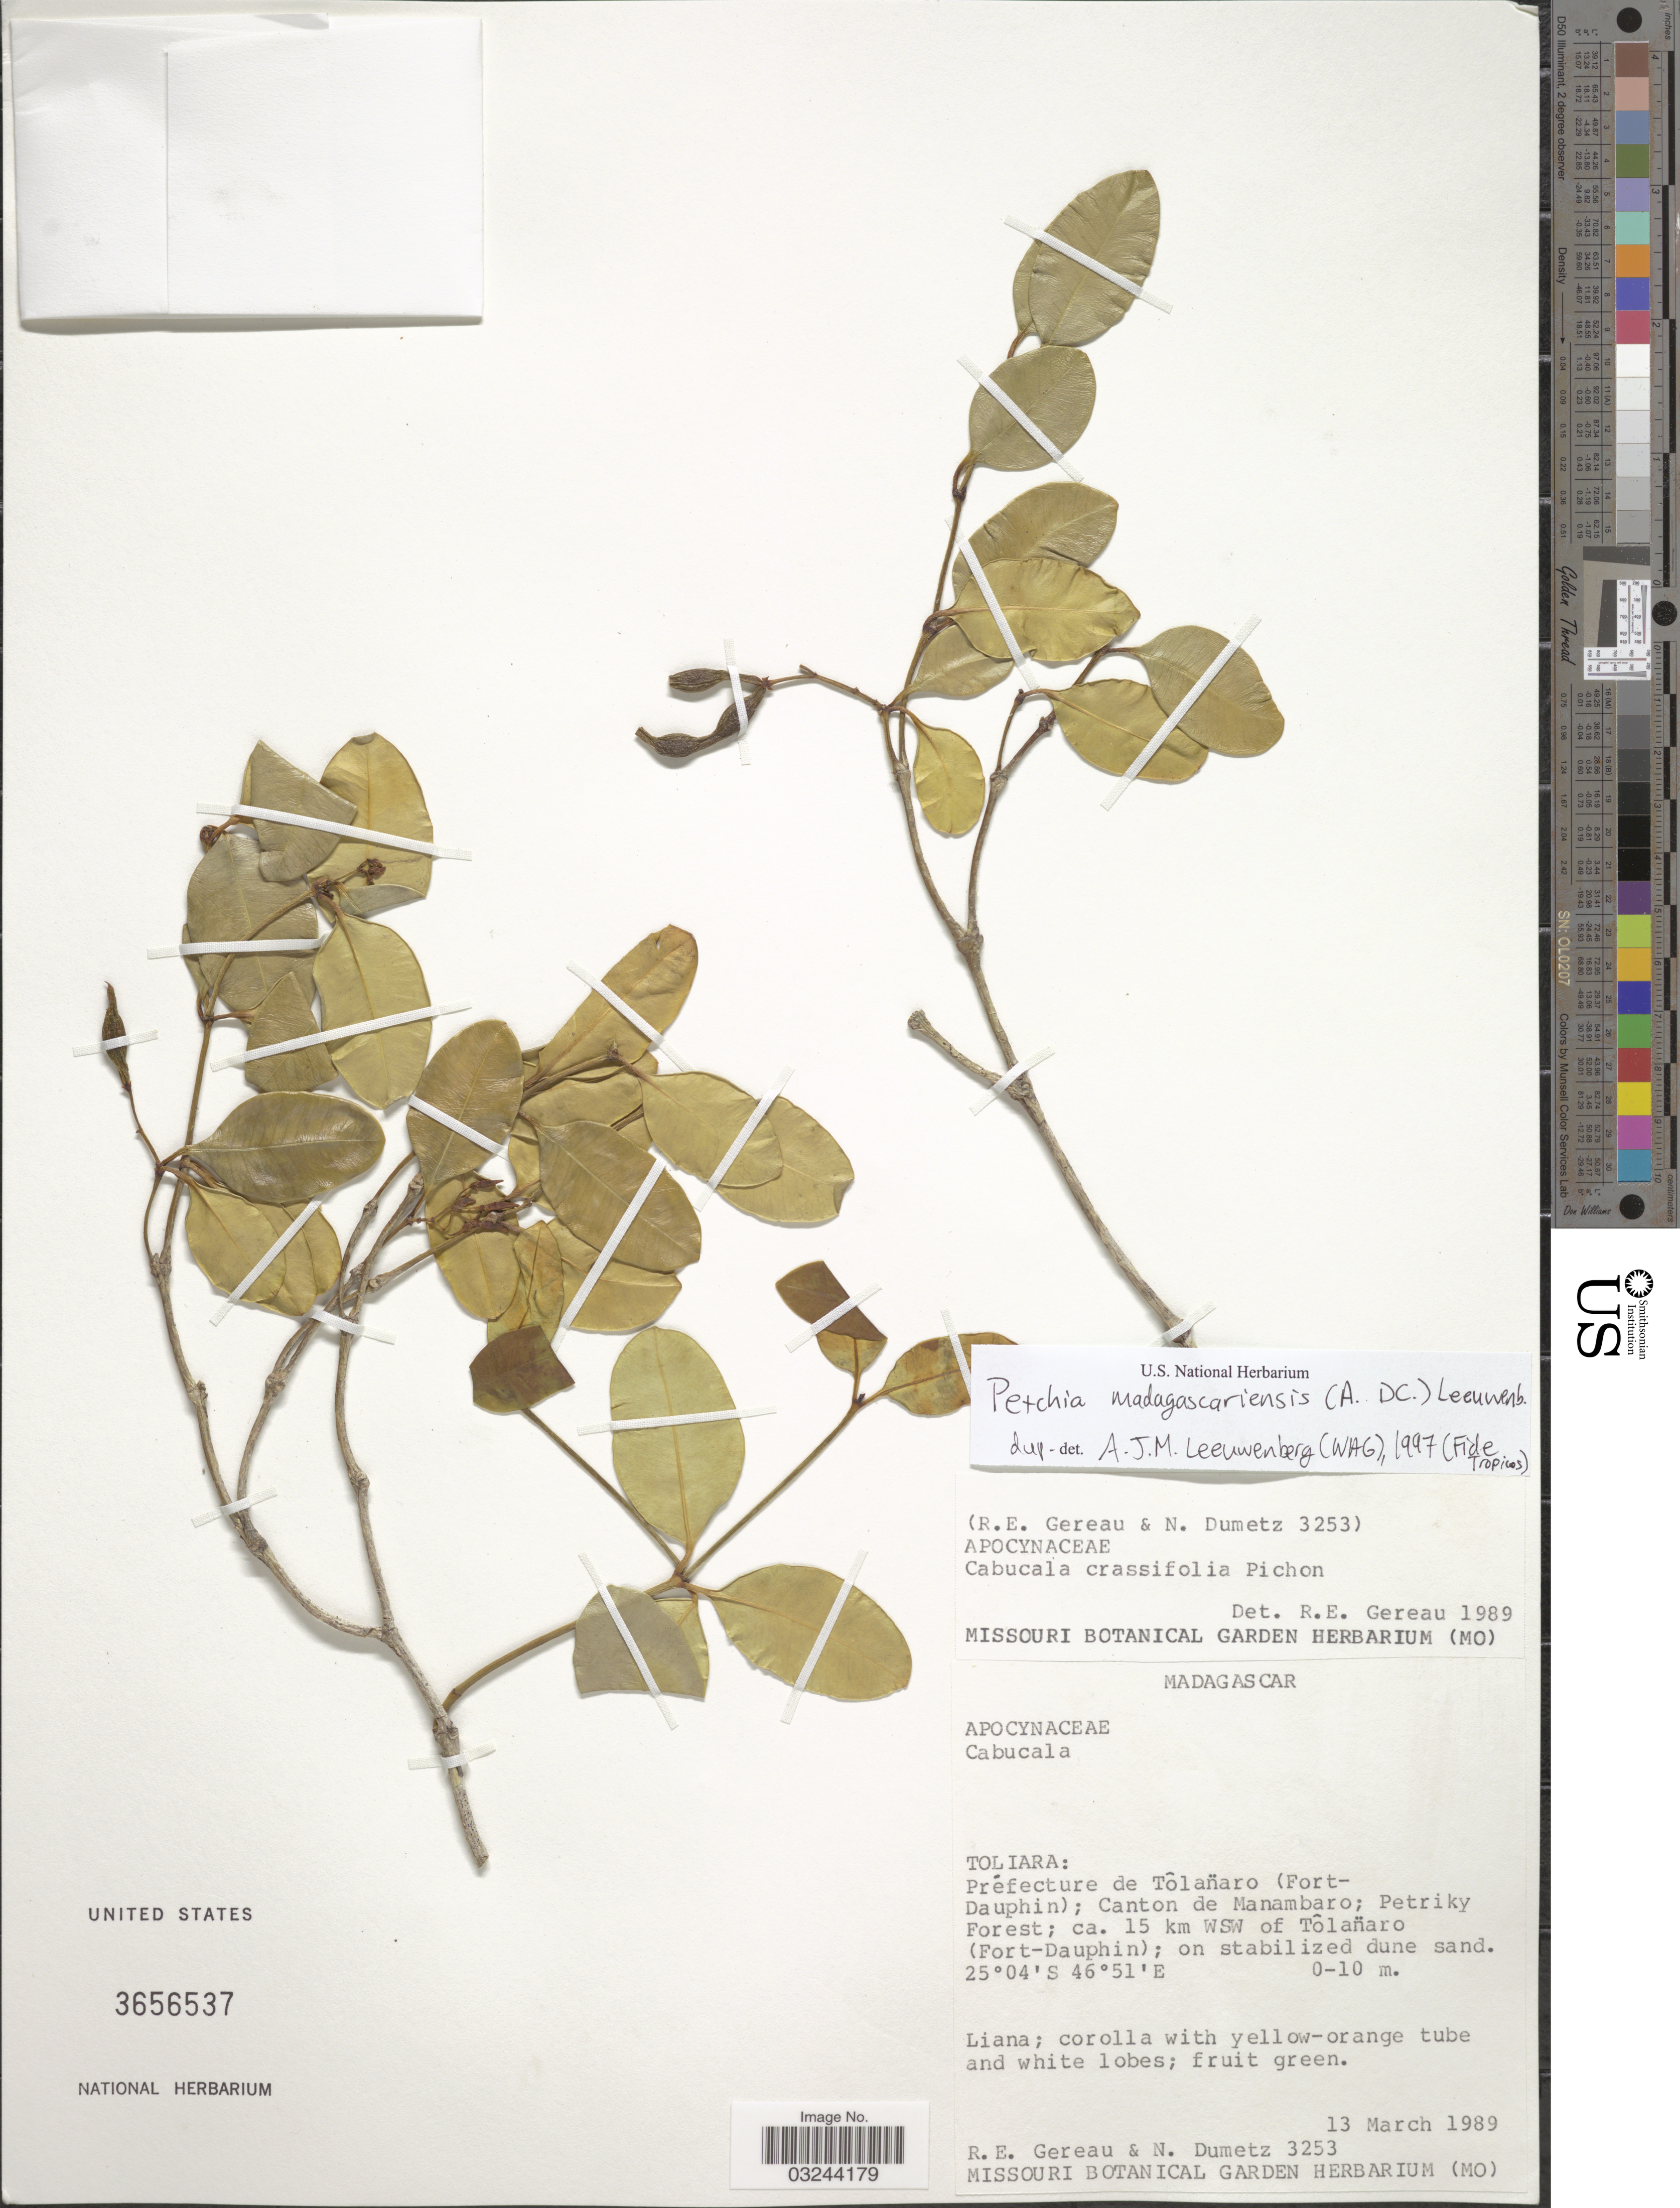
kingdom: Plantae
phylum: Tracheophyta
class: Magnoliopsida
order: Gentianales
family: Apocynaceae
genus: Petchia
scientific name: Petchia madagascariensis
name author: (A. DC.) Leeuwenb.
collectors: R. Gereau & N. Dumetz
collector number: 3253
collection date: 1989-03-13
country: Madagascar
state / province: Anosy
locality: Préfecture de Tôlanaro (Fort-Dauphin); Canton de Manambaro; Petriky Forest; ca. 15 km WSW of Tôlanaro (Fort-Dauphin).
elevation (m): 0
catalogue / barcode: US 3656537